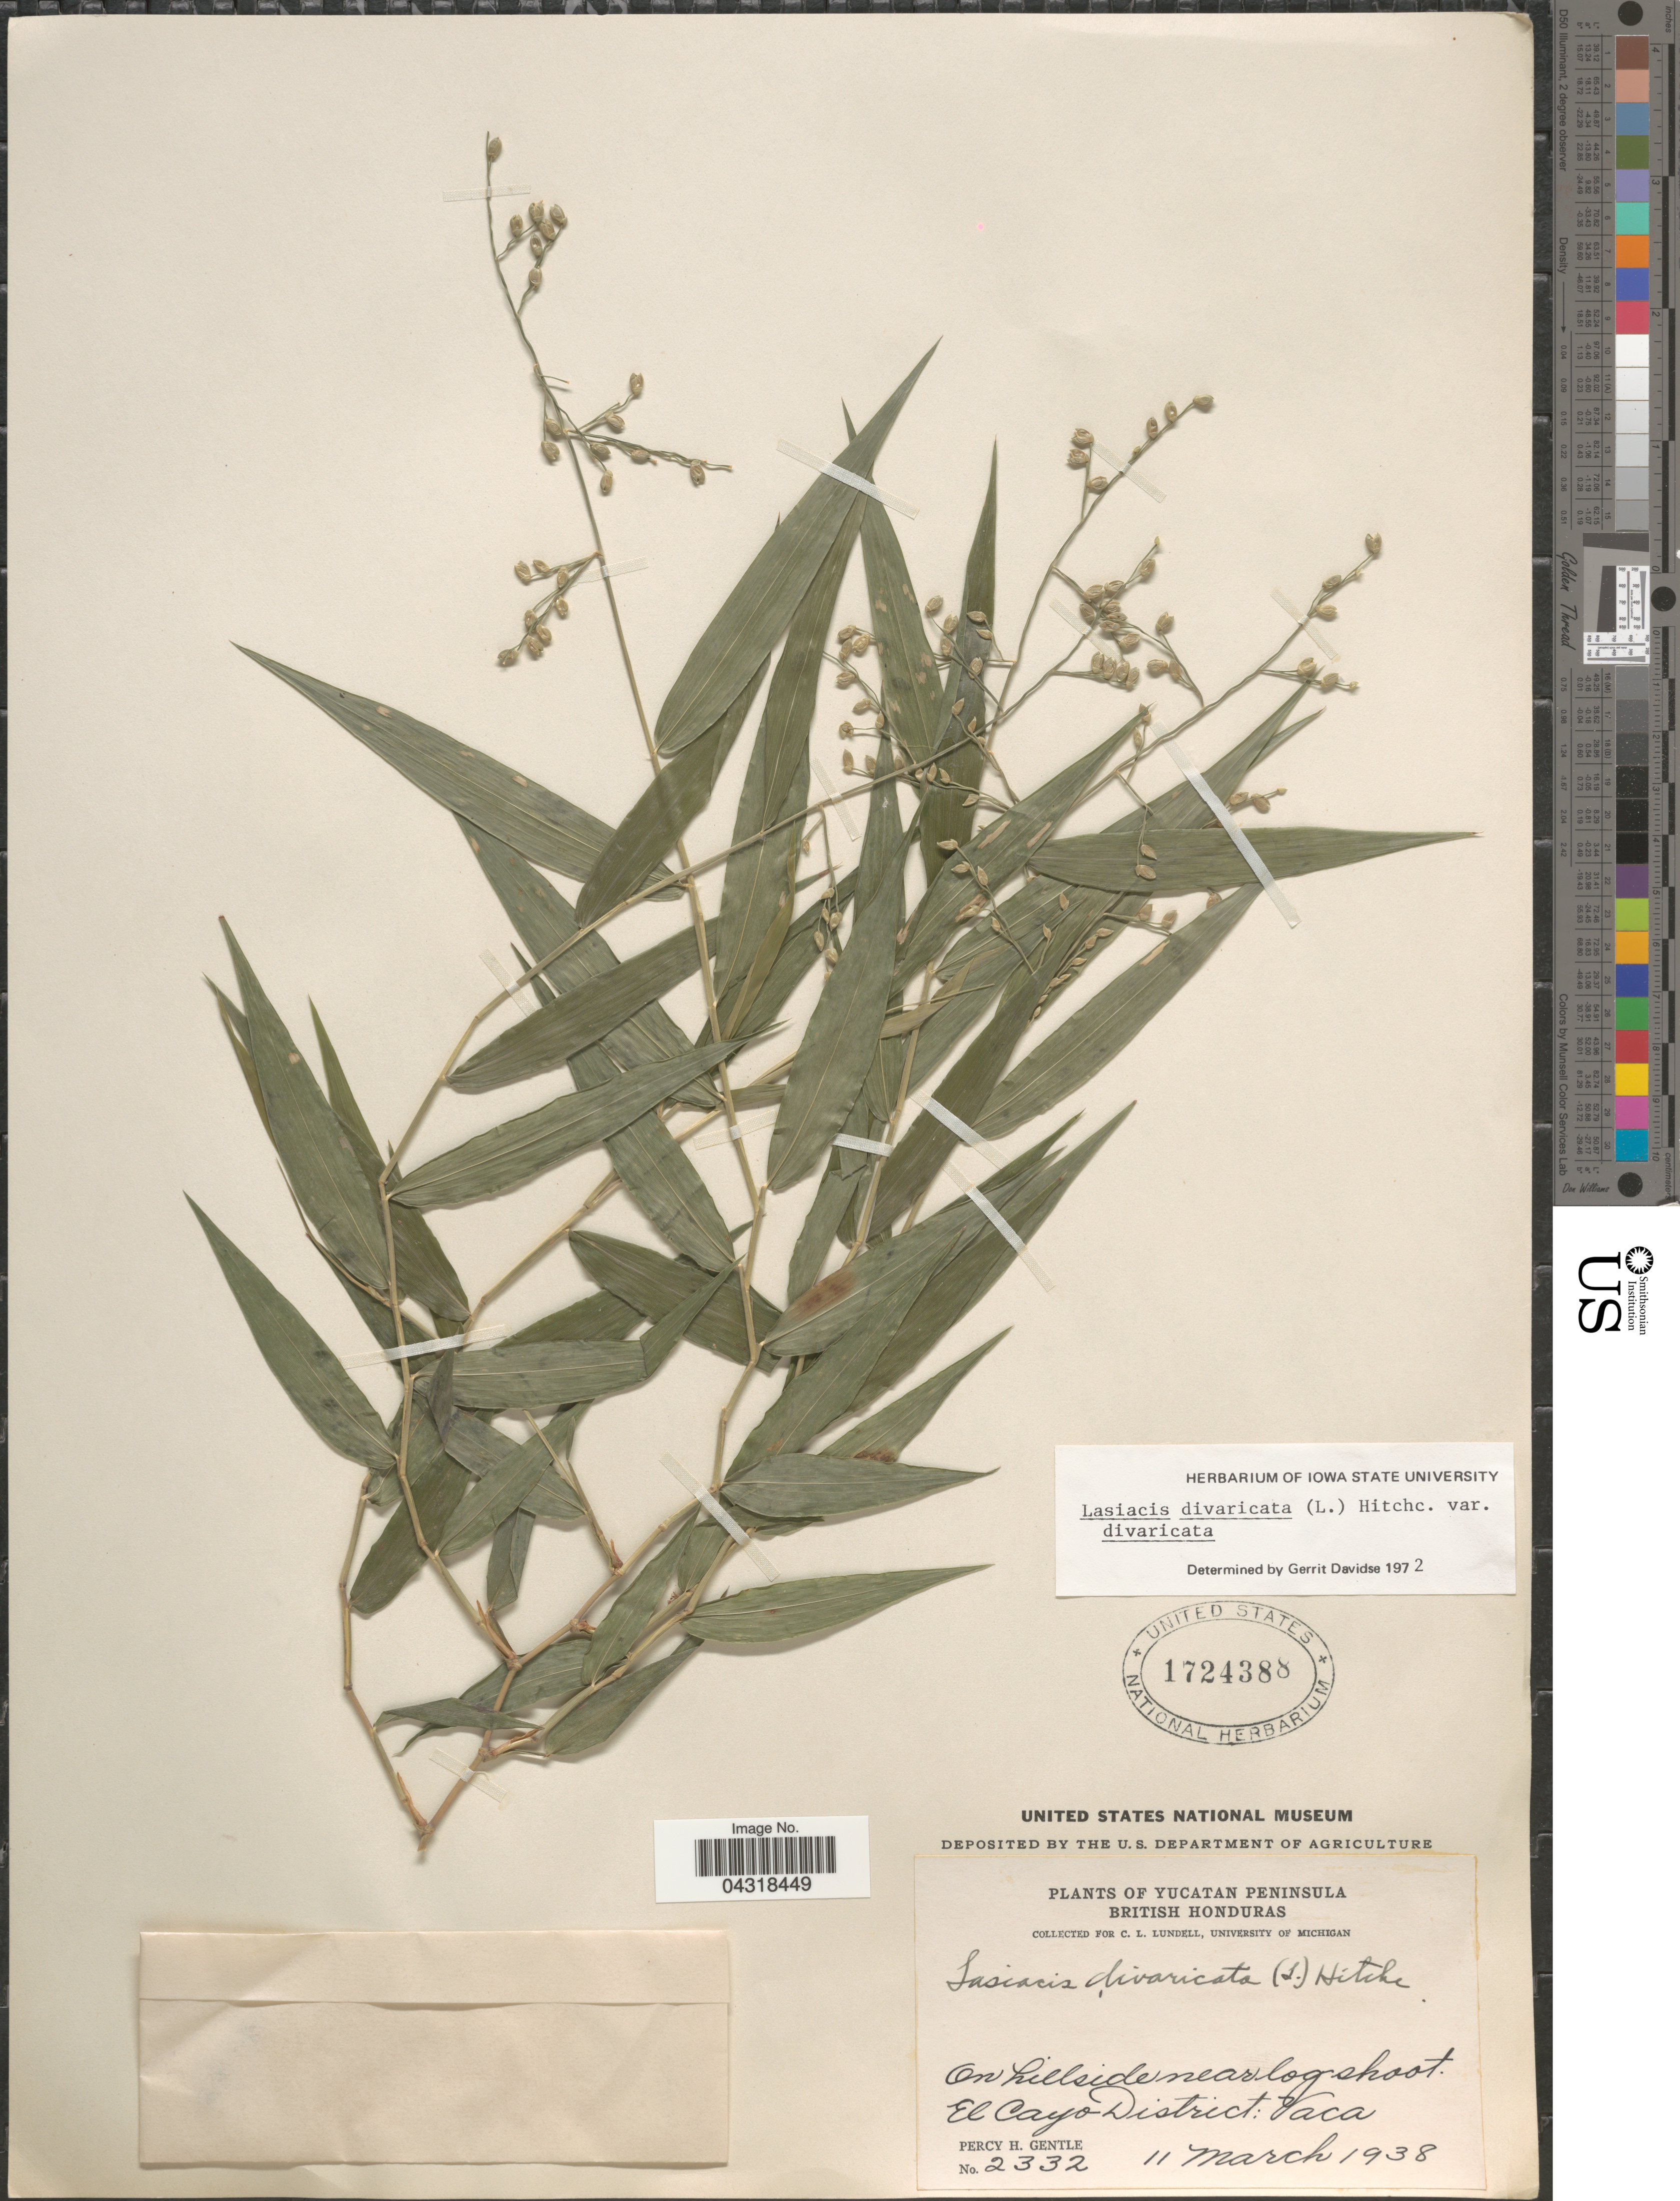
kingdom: Plantae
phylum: Tracheophyta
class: Liliopsida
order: Poales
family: Poaceae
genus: Lasiacis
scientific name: Lasiacis divaricata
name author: (L.) Hitchc.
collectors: P. H. Gentle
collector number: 2332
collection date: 1938-03-11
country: Belize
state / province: Cayo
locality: Yucatan Peninsula. British Honduras. On hillside near log shoot. El Cayo District: Vaca.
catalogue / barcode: US 1724388